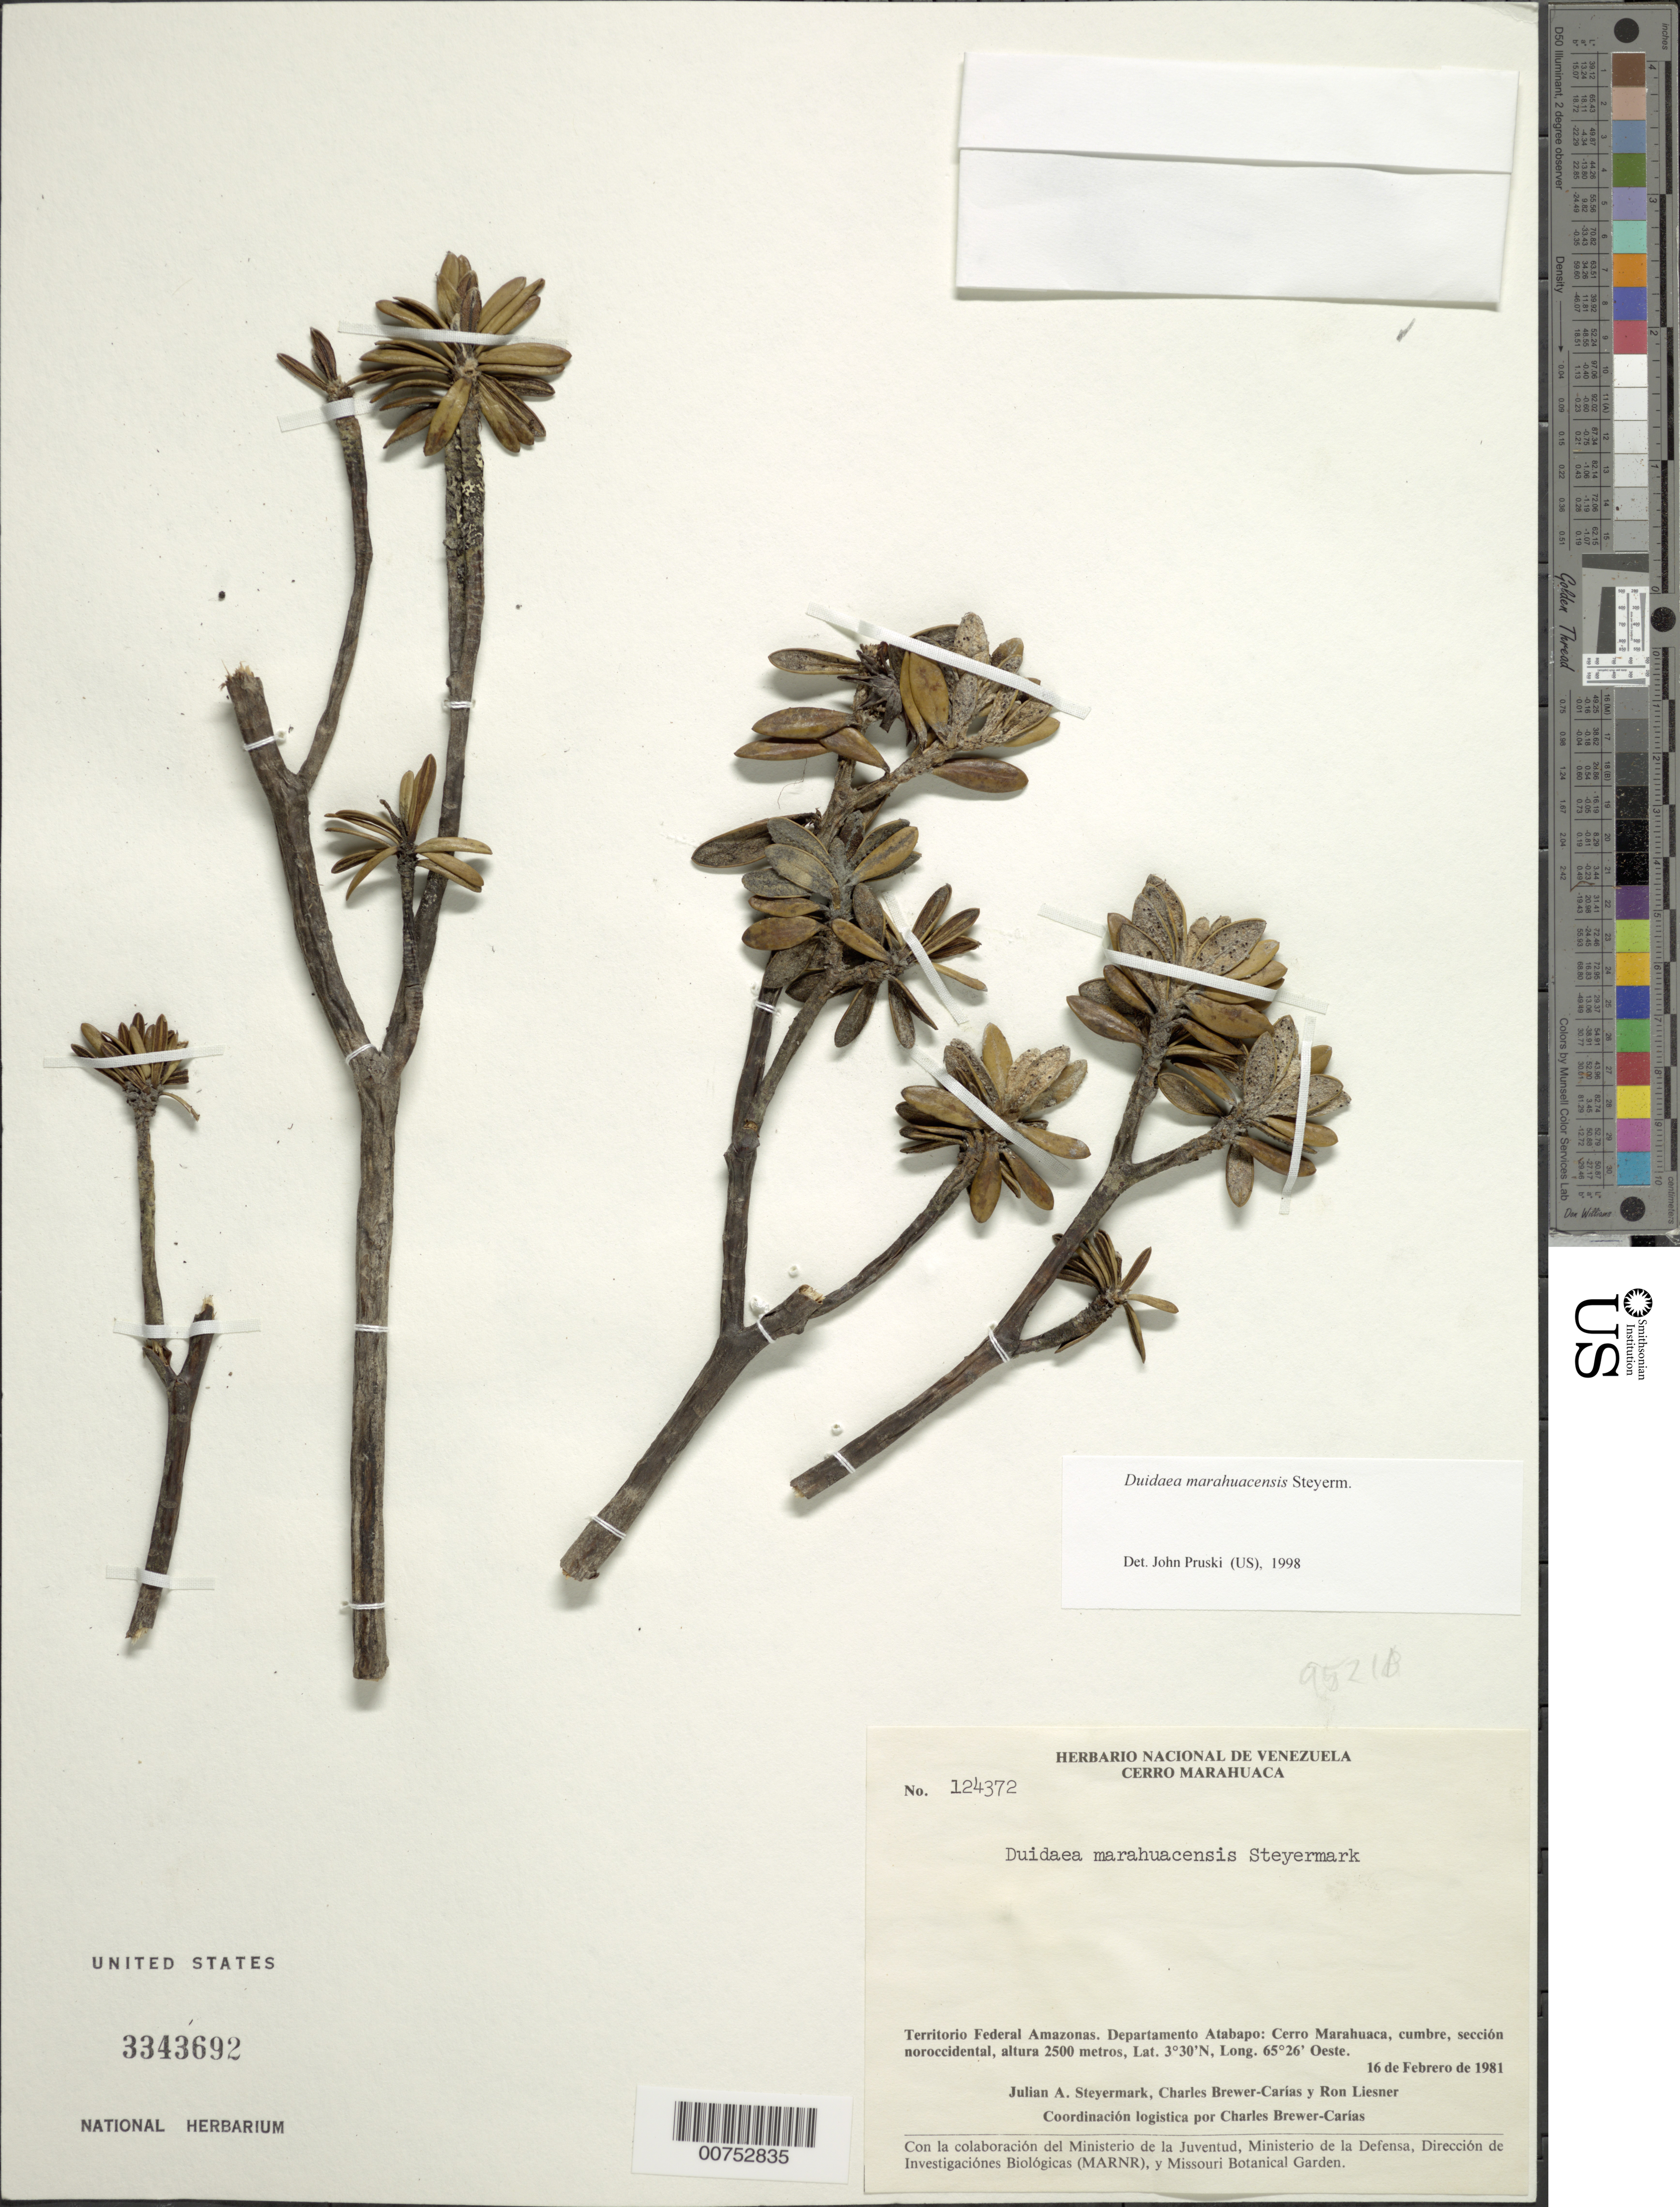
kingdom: Plantae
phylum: Tracheophyta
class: Magnoliopsida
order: Asterales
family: Asteraceae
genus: Duidaea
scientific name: Duidaea marahuacensis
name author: Steyerm.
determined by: Pruski, J. F.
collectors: J. Steyermark, C. Brewer-Carias & R. L. Liesner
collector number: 124372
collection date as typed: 16-Feb-81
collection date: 1981-02-16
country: Venezuela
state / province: Amazonas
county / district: Atures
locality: Cerro Marahuaca, cumbre, seccion NO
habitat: Cumbre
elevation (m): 2500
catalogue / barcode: US 3343692